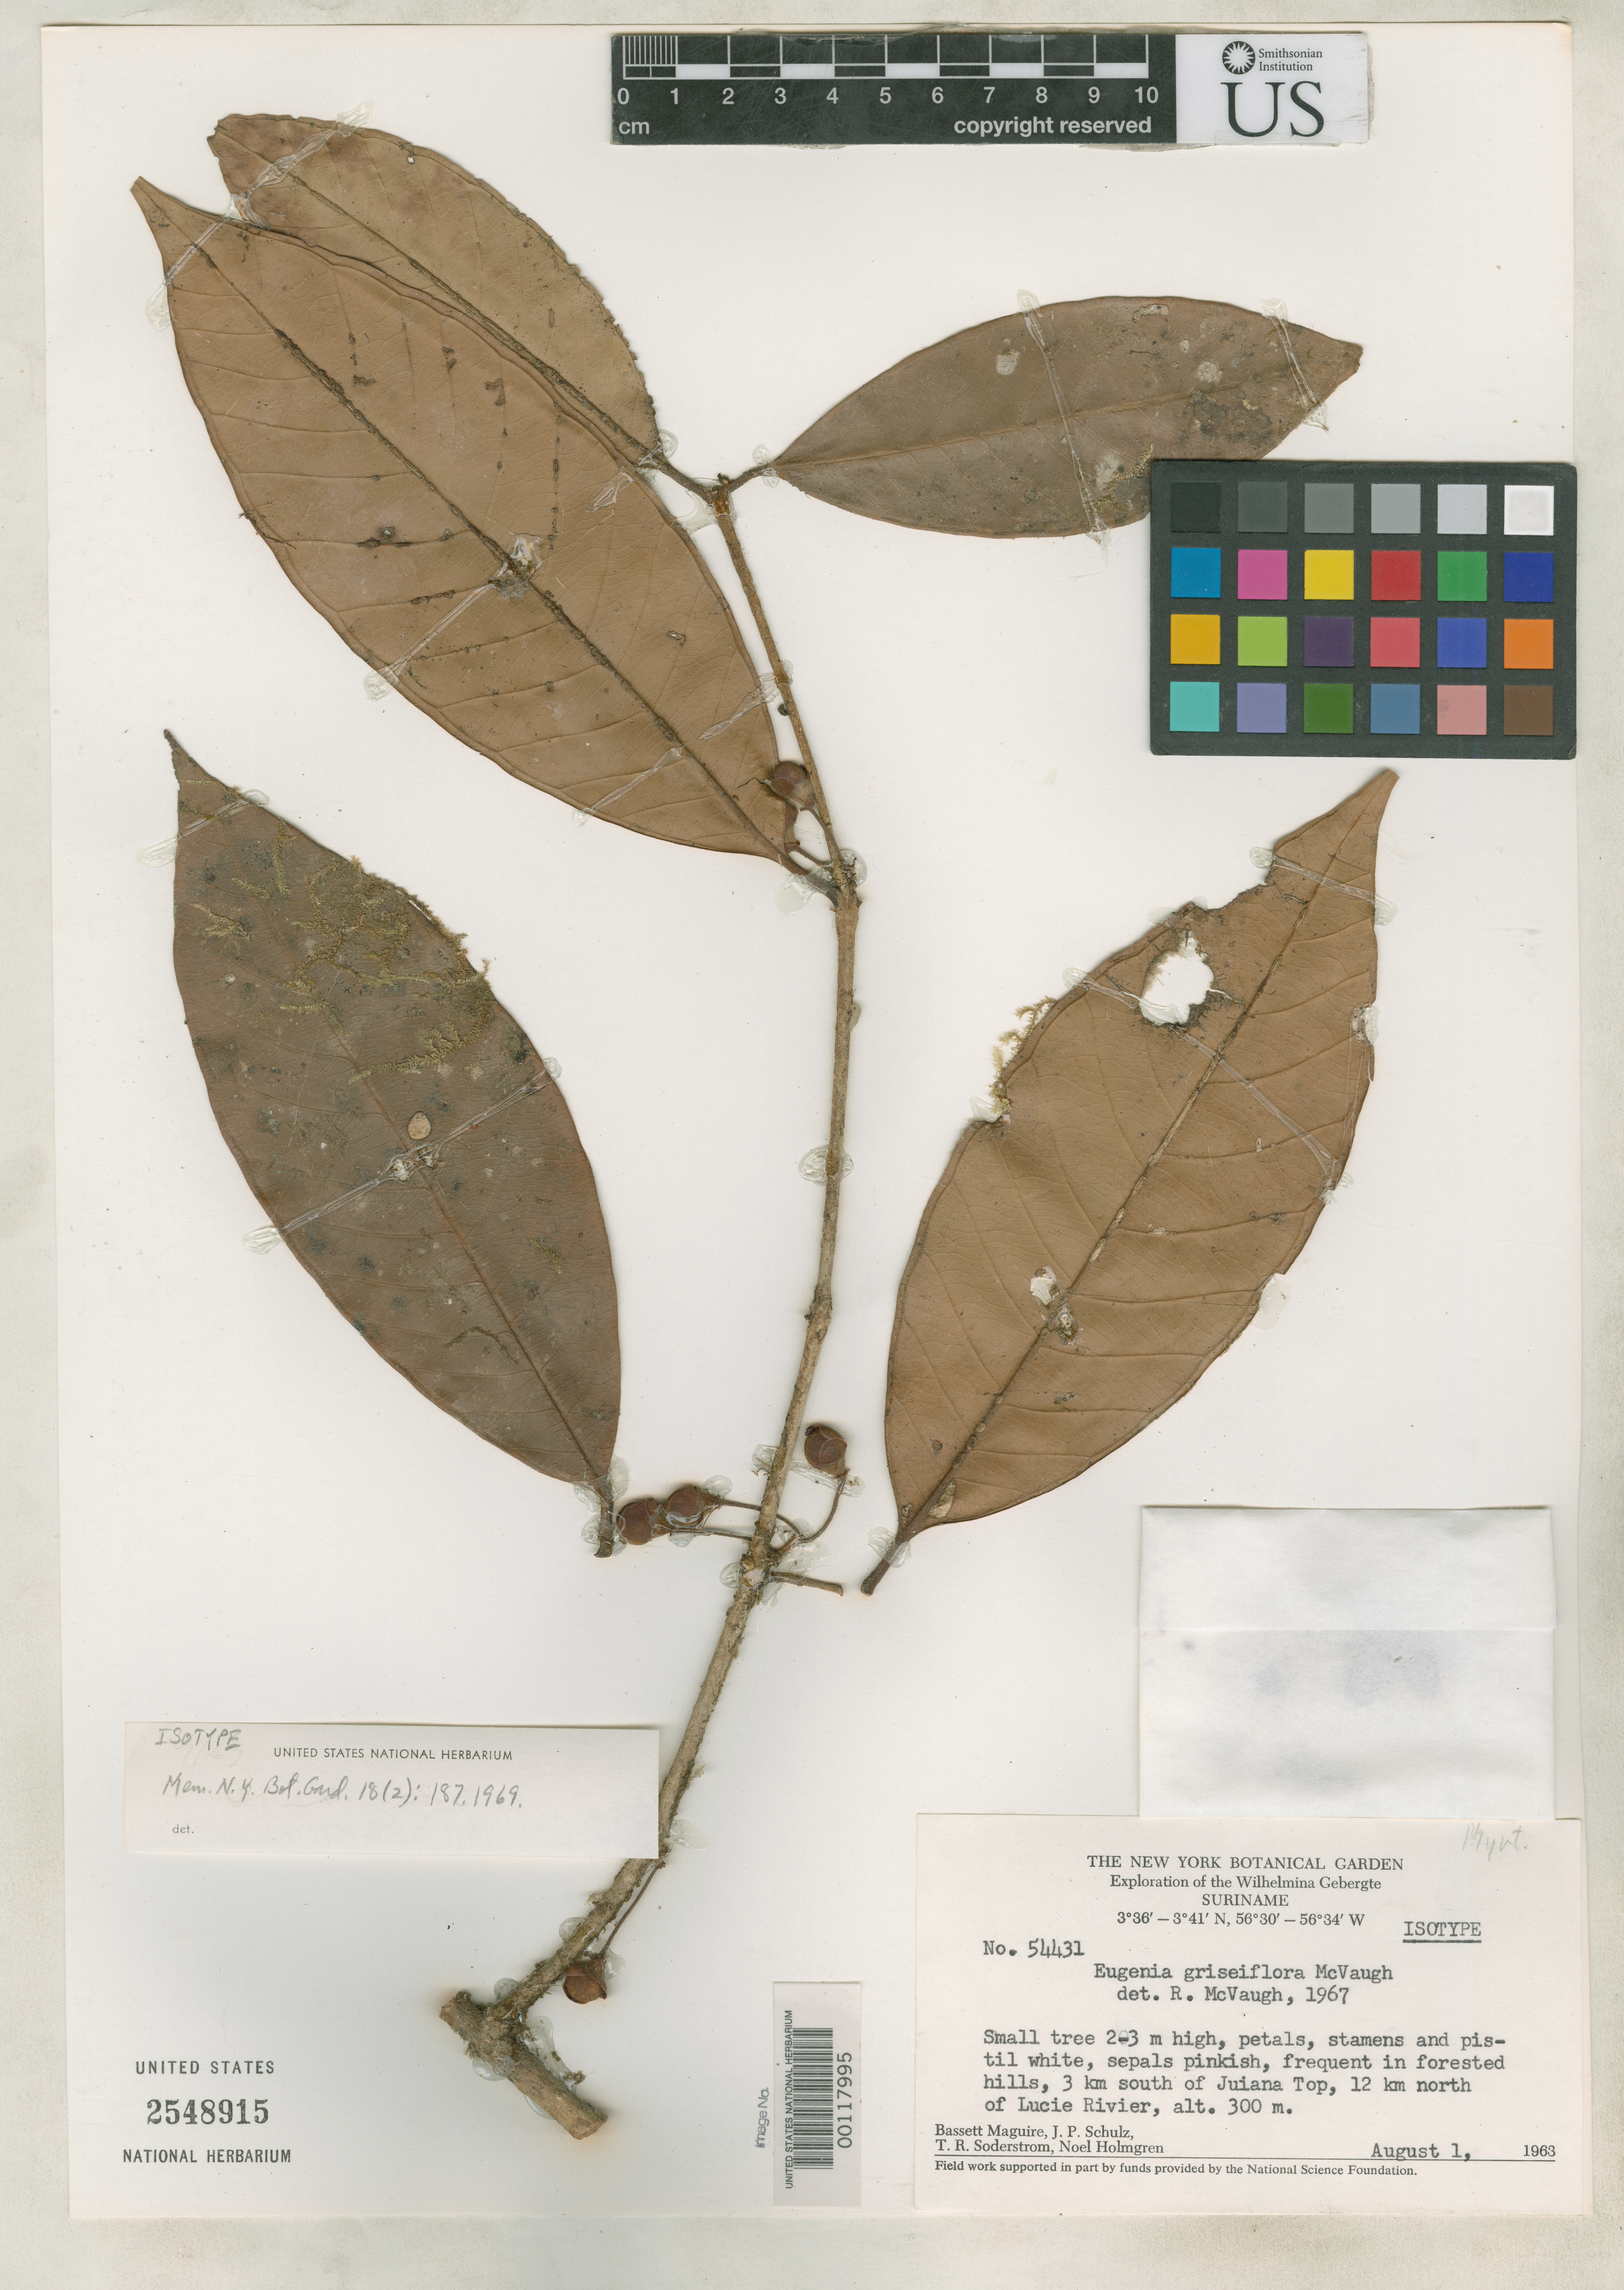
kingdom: Plantae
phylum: Tracheophyta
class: Magnoliopsida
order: Myrtales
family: Myrtaceae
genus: Eugenia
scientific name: Eugenia griseiflora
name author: McVaugh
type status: Isotype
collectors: B. Maguire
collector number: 54431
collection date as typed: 01 Aug 1969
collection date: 1969-08-01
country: Suriname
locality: Wilhemina Gebergte mouth of Lucie River.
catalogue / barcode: US 2548915